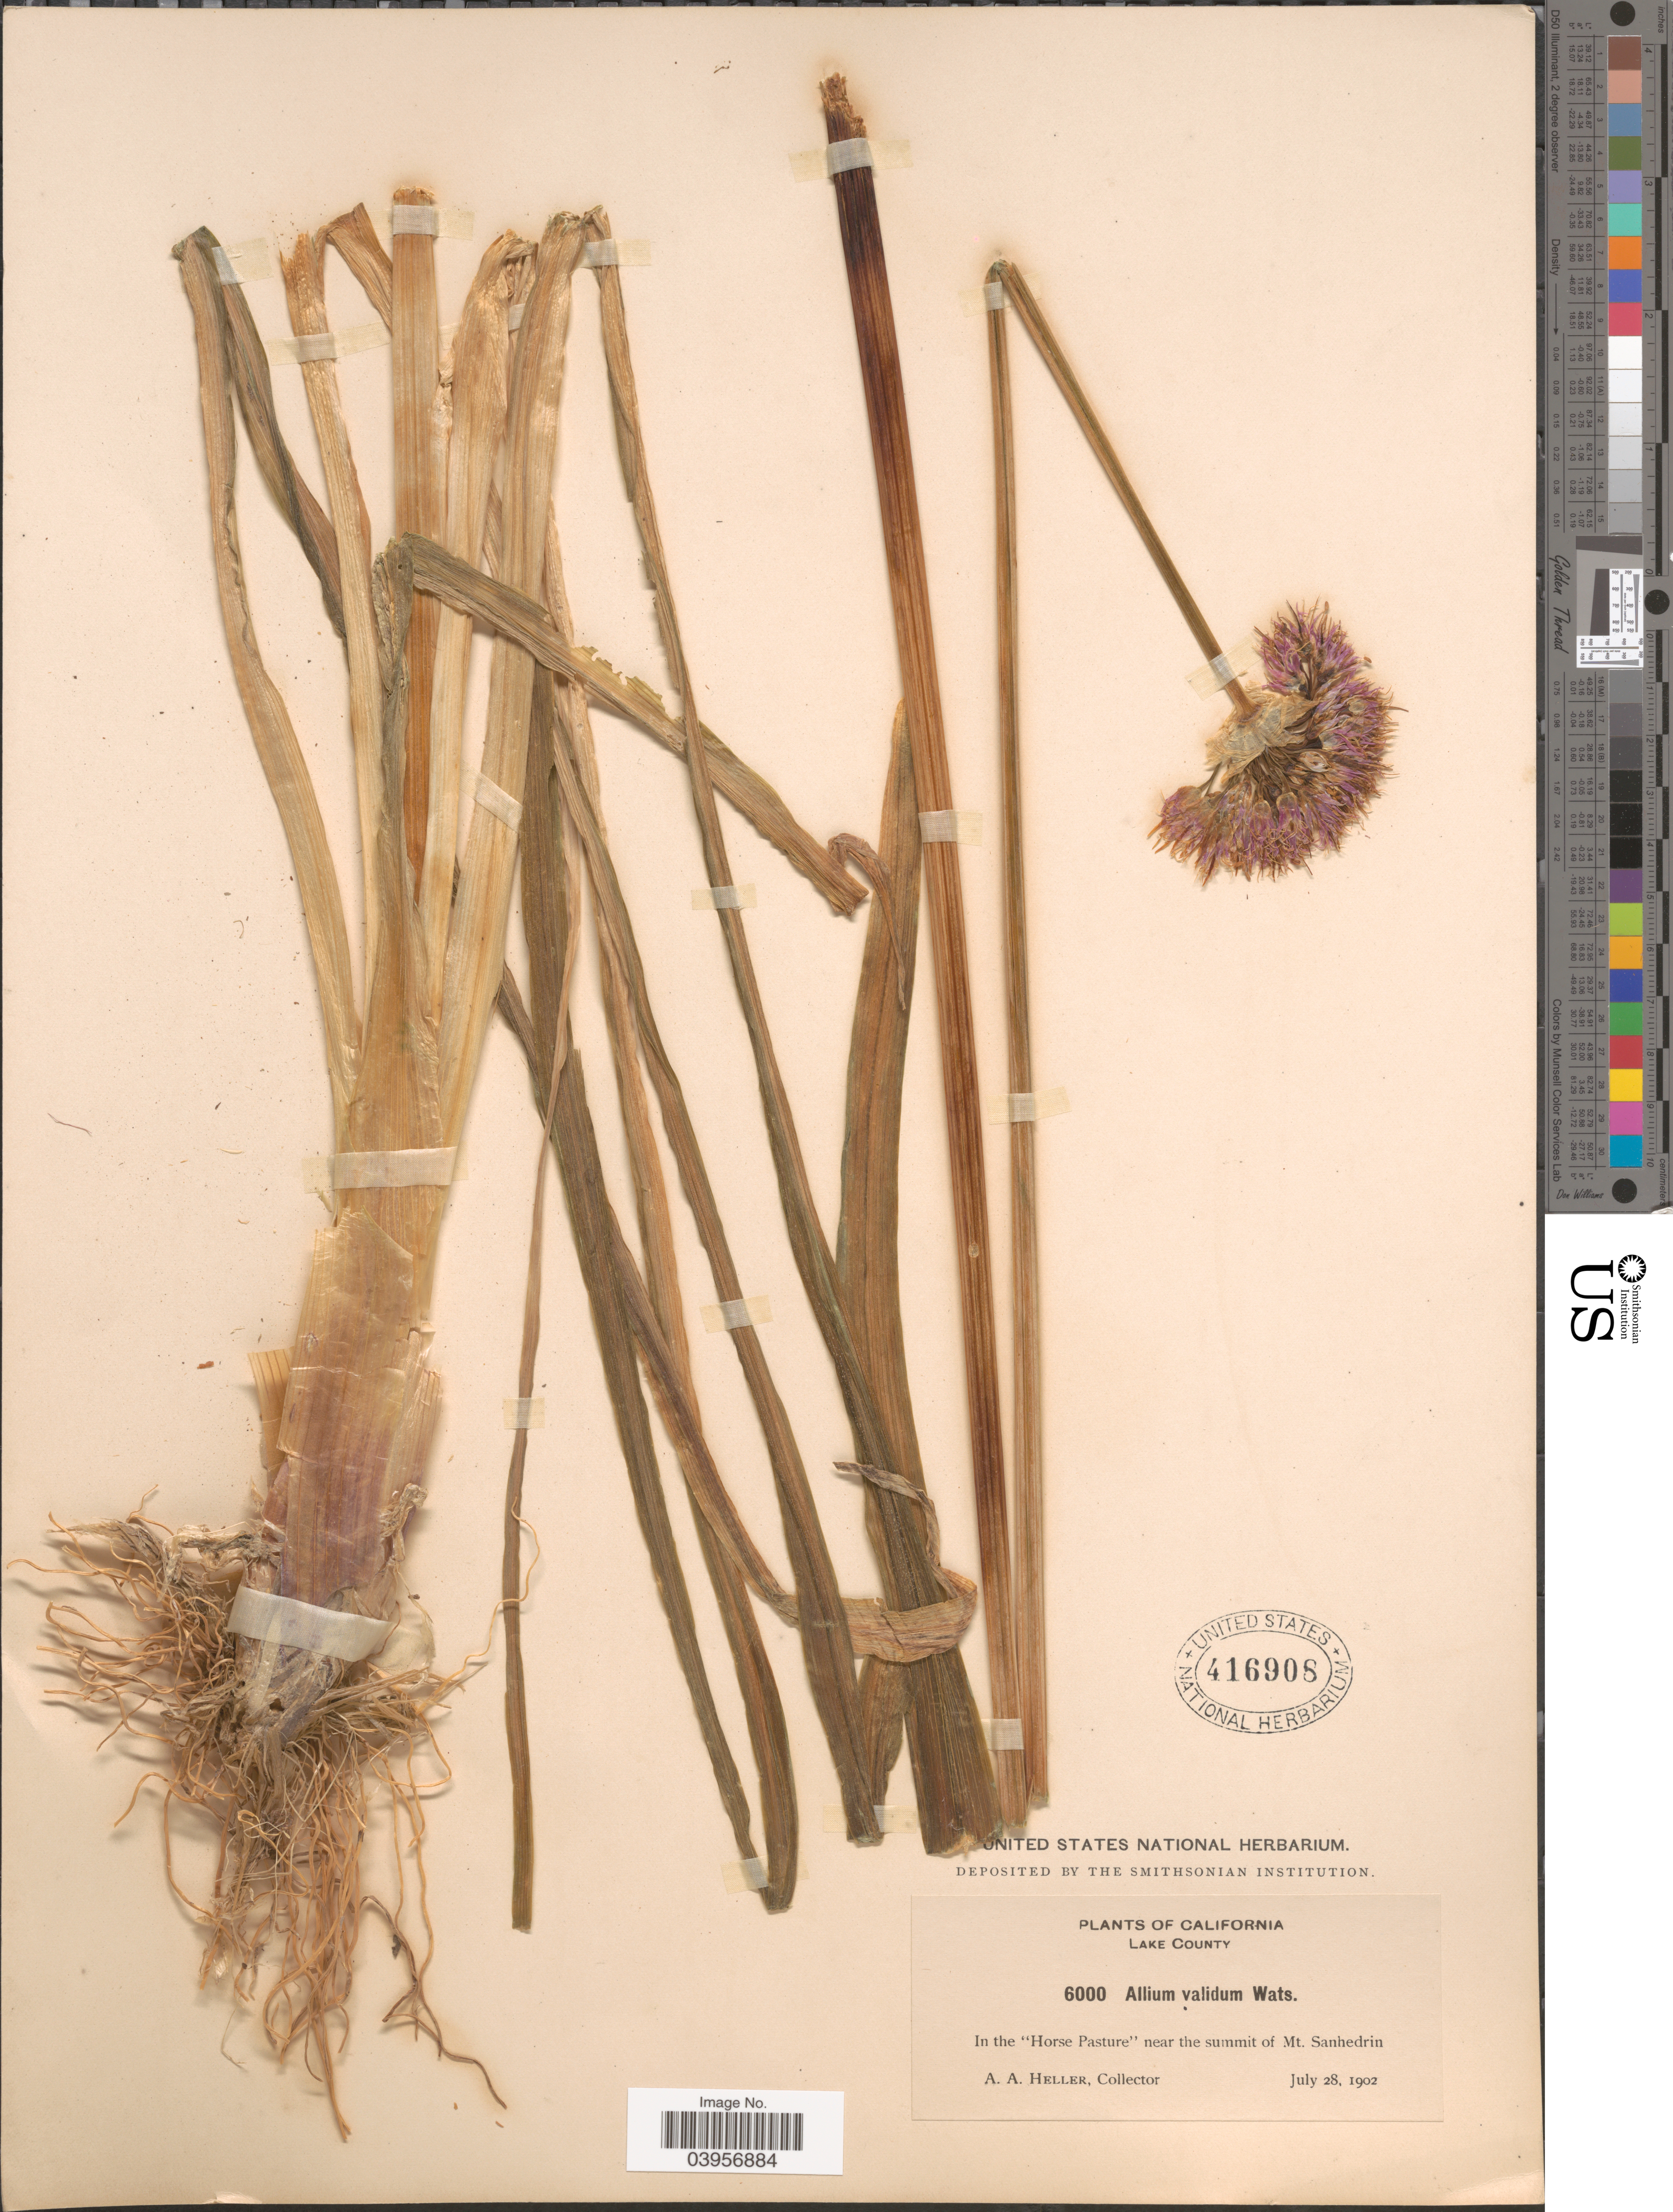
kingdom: Plantae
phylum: Tracheophyta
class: Liliopsida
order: Asparagales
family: Amaryllidaceae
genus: Allium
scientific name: Allium validum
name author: S. Watson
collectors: A. A. Heller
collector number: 6000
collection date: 1902-07-28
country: United States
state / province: California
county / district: Lake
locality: Lake County. In the "Horse Pasture" near the summit of Mt. Sanhedrin.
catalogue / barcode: US 416908